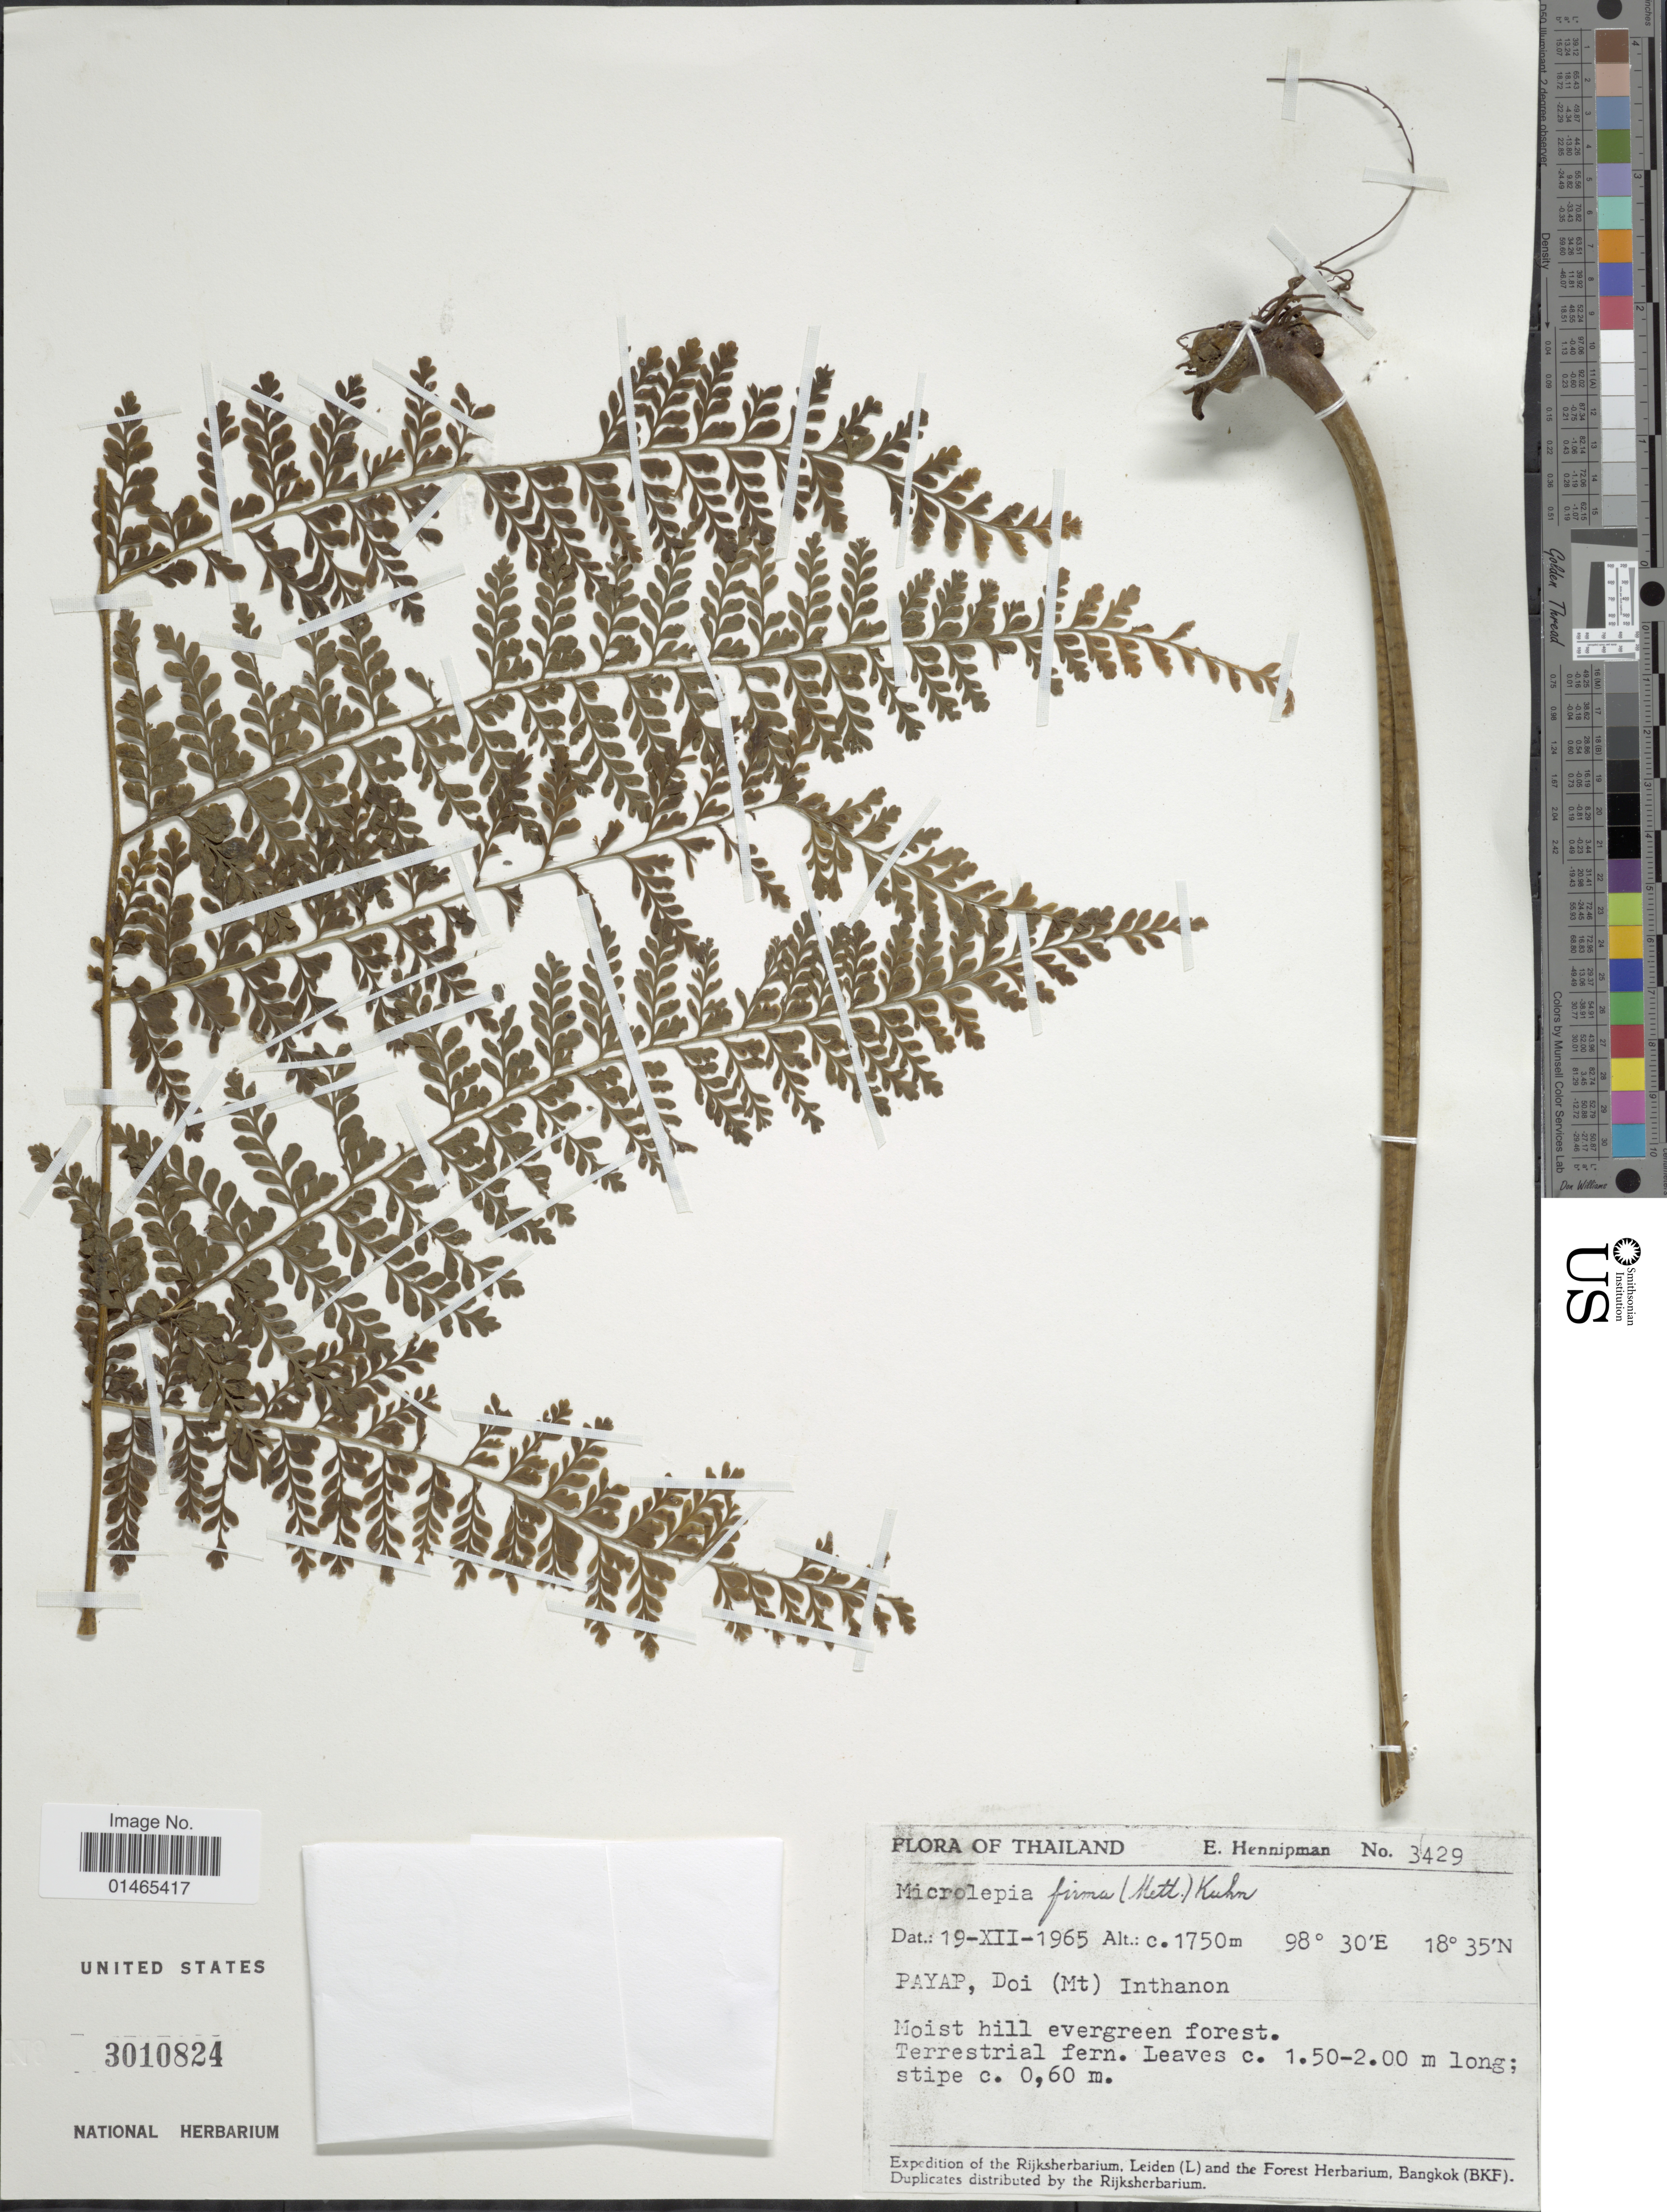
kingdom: Plantae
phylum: Tracheophyta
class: Polypodiopsida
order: Polypodiales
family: Dennstaedtiaceae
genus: Microlepia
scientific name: Microlepia dubia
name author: (Roxb.) C.V. Morton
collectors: E. Hennipman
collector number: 3429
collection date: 1965-12-19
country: Thailand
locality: Payap, Doi (Mt) Inthanon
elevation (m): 1750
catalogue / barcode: US 3010824